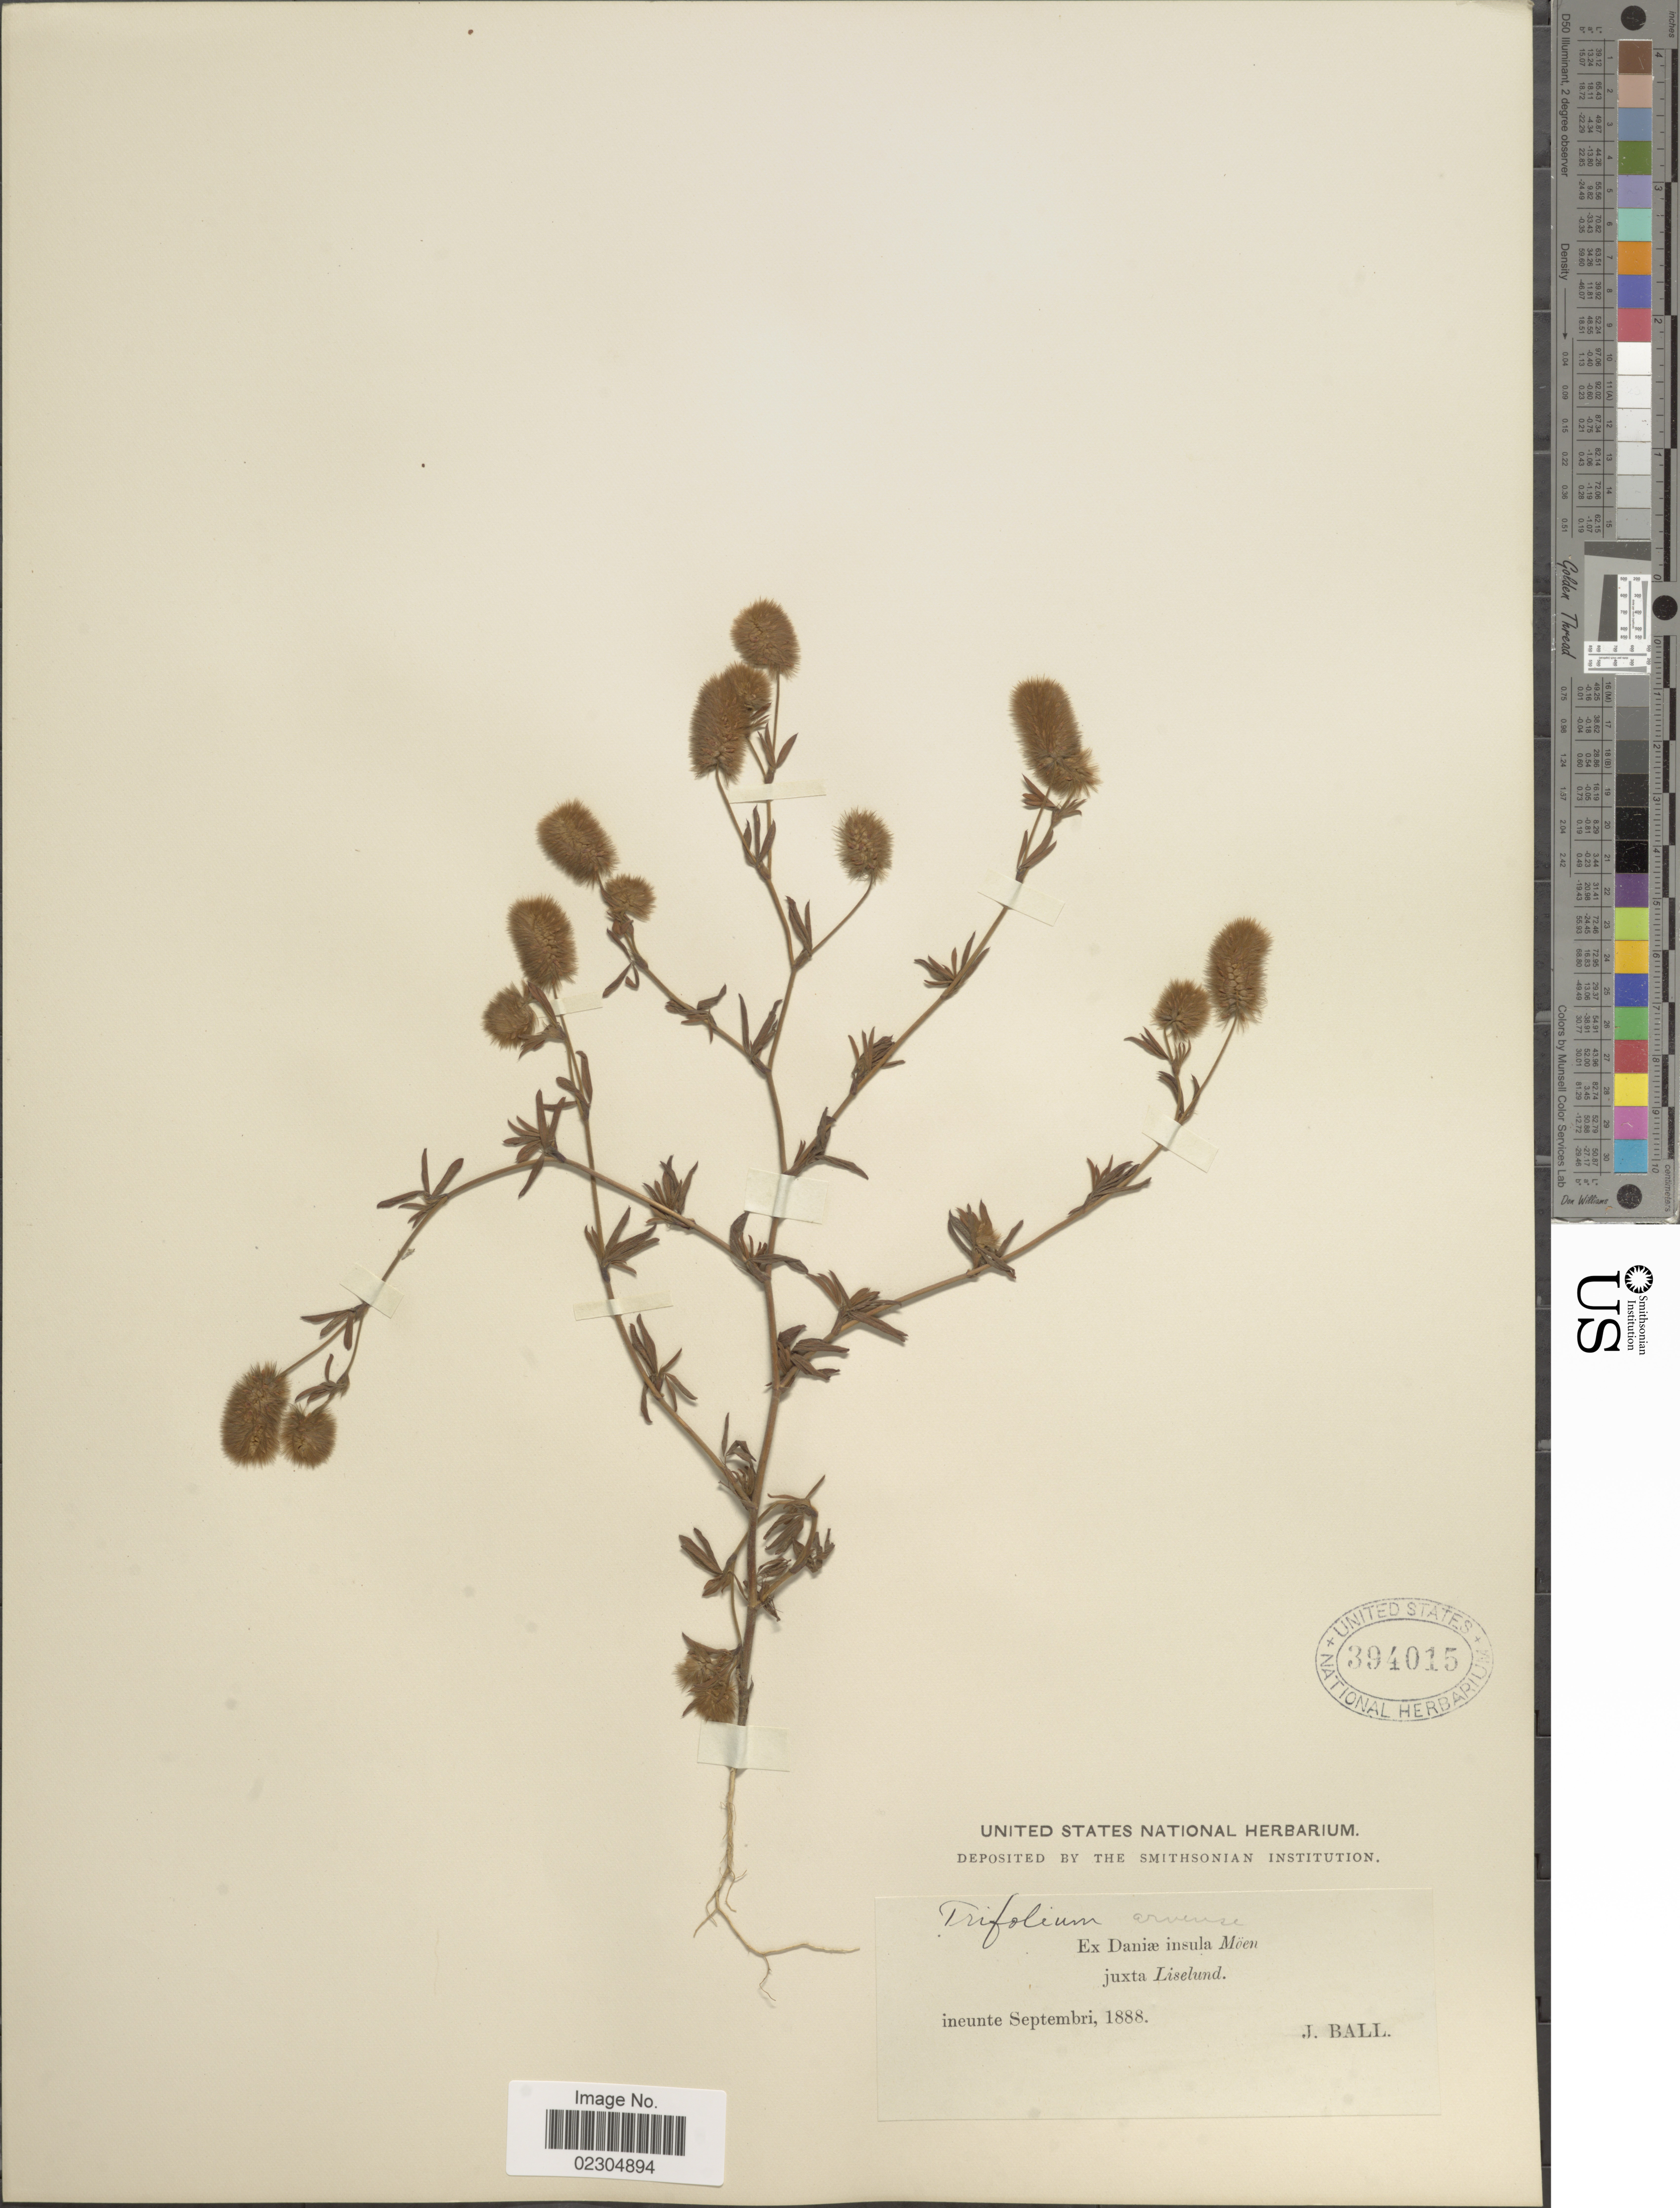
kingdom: Plantae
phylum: Tracheophyta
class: Magnoliopsida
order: Fabales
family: Fabaceae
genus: Trifolium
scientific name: Trifolium sp.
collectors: J. Ball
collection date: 1888-09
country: Denmark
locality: Ex Daniae insula.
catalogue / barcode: US 394015